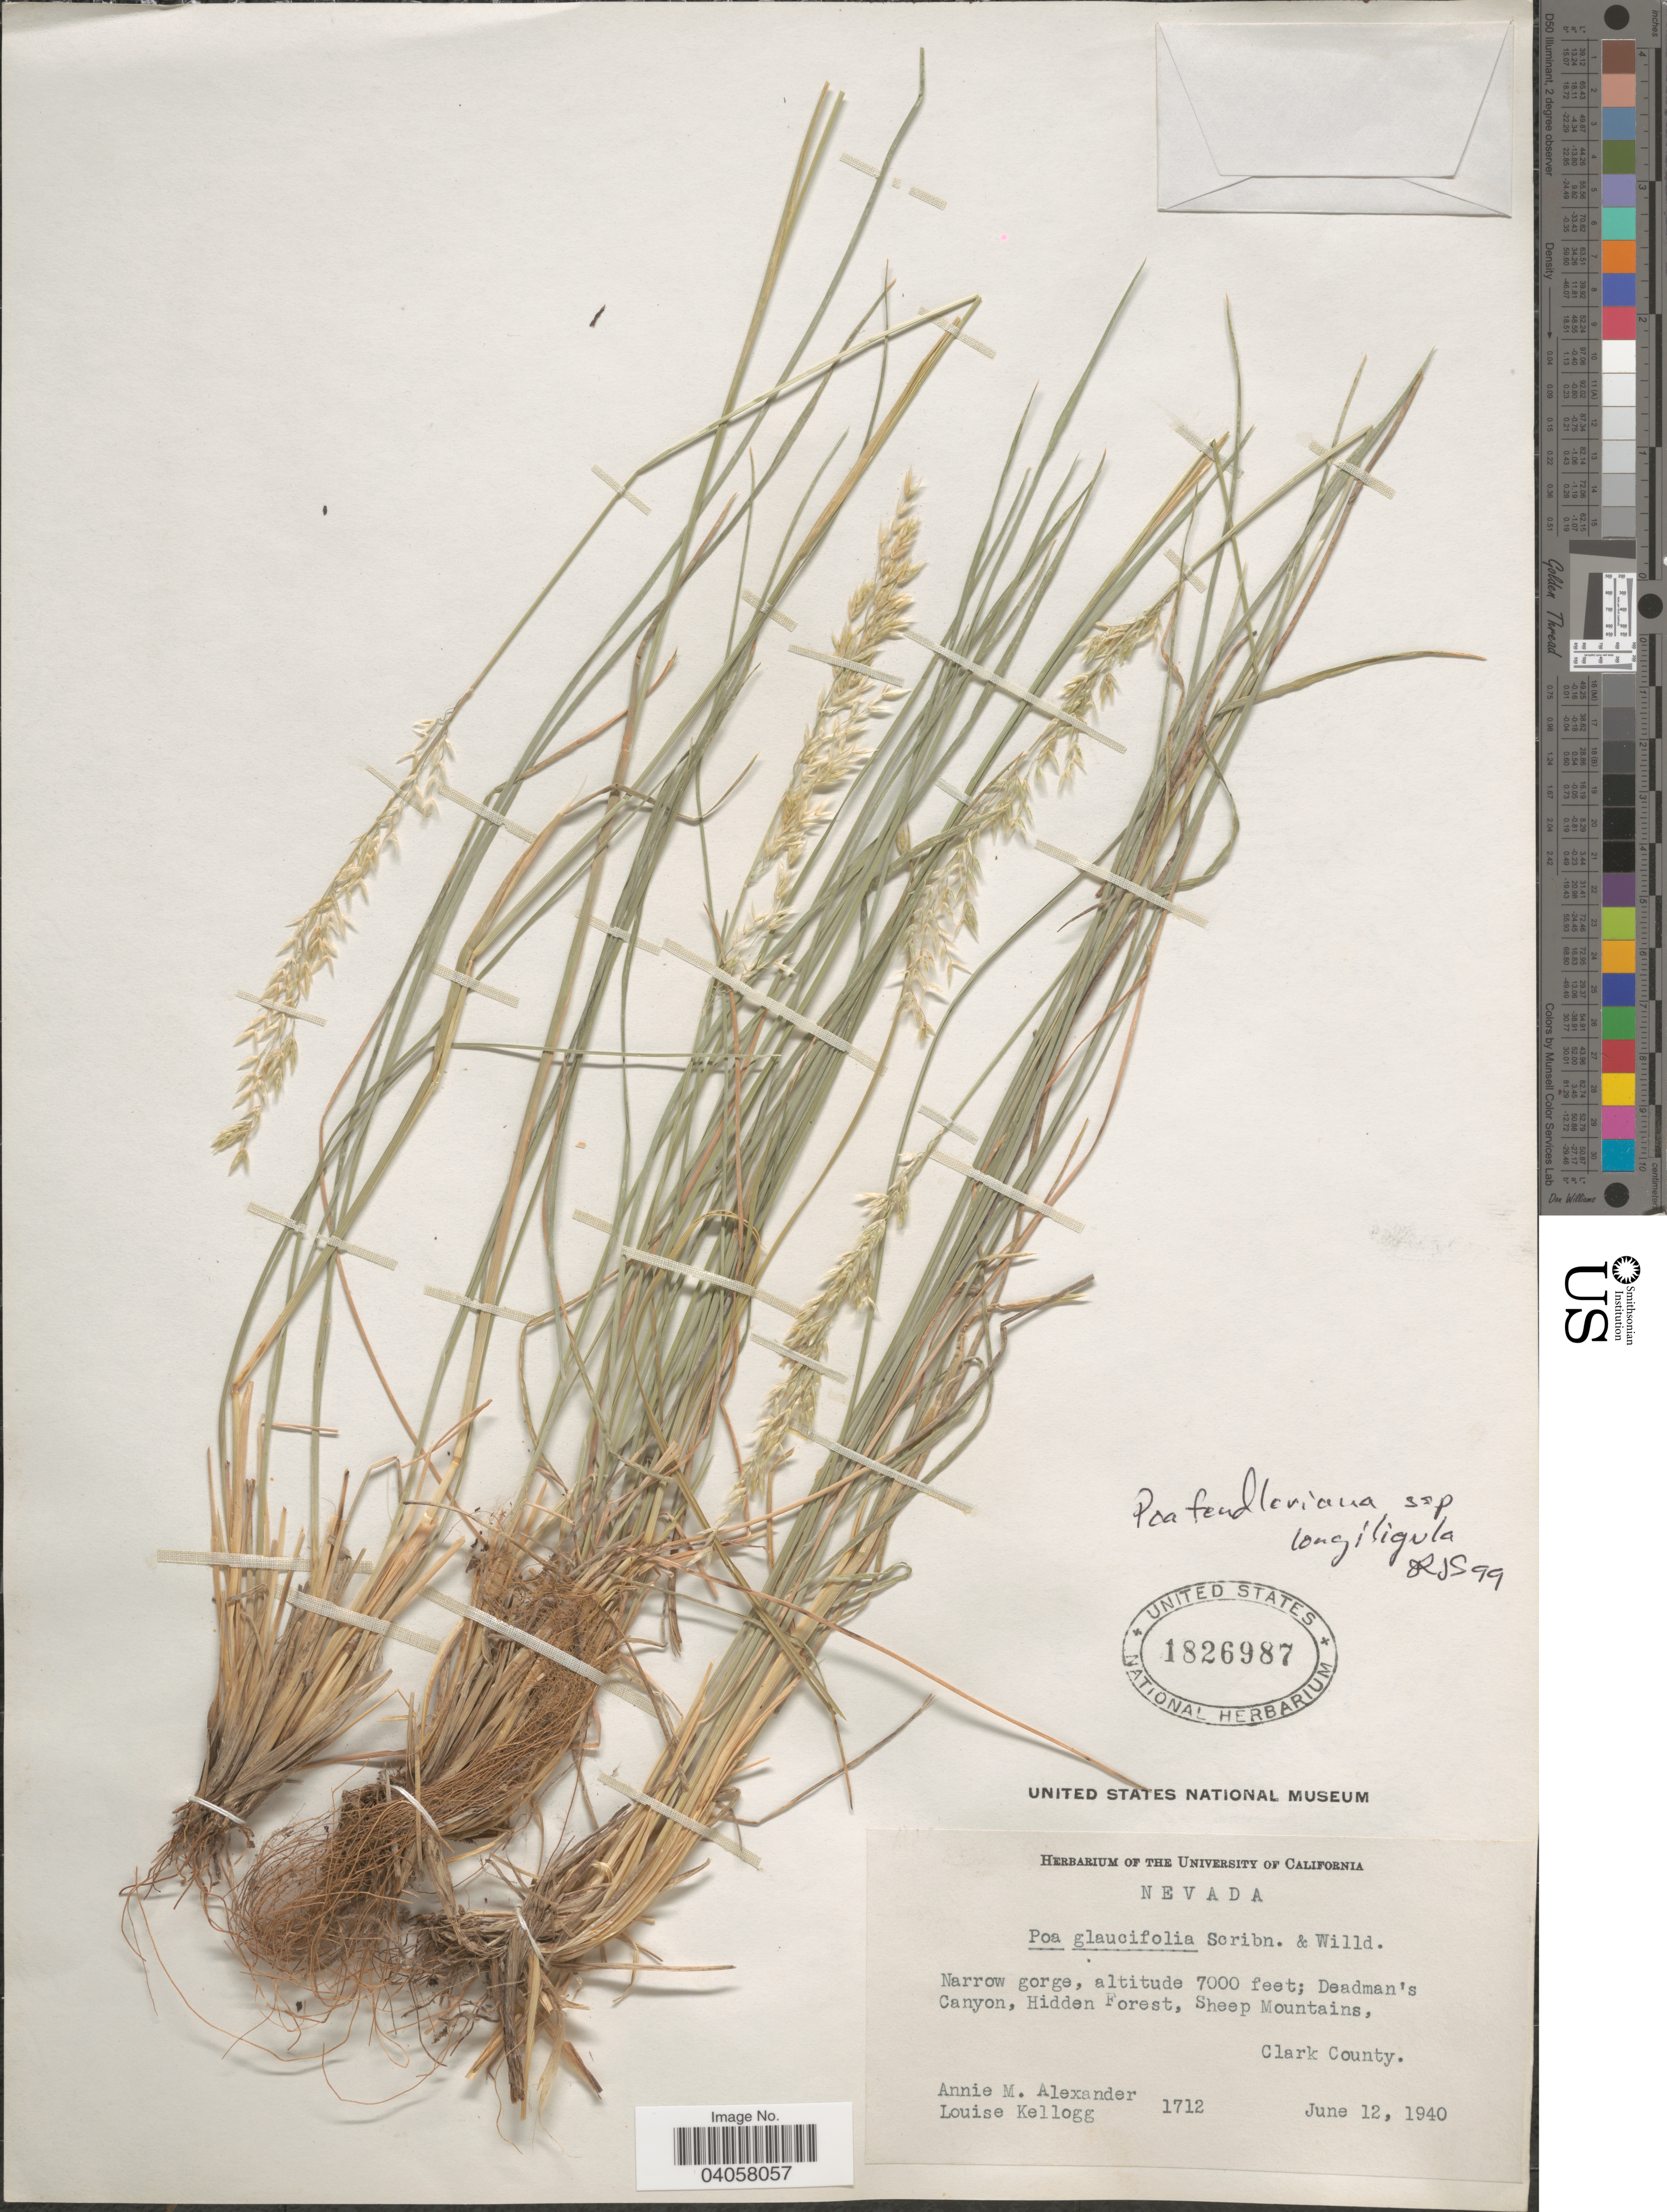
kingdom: Plantae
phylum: Tracheophyta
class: Liliopsida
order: Poales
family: Poaceae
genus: Poa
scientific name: Poa fendleriana subsp. longiligula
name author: (Scribn. & T.A. Williams) Soreng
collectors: A. M. Alexander & L. Kellogg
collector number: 1712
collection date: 1940-06-12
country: United States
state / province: Nevada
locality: Narrow gorge; Deadman's Canyon, Hidden Forest, Sheep Mountains, Clark County.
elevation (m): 2134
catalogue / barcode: US 1826987